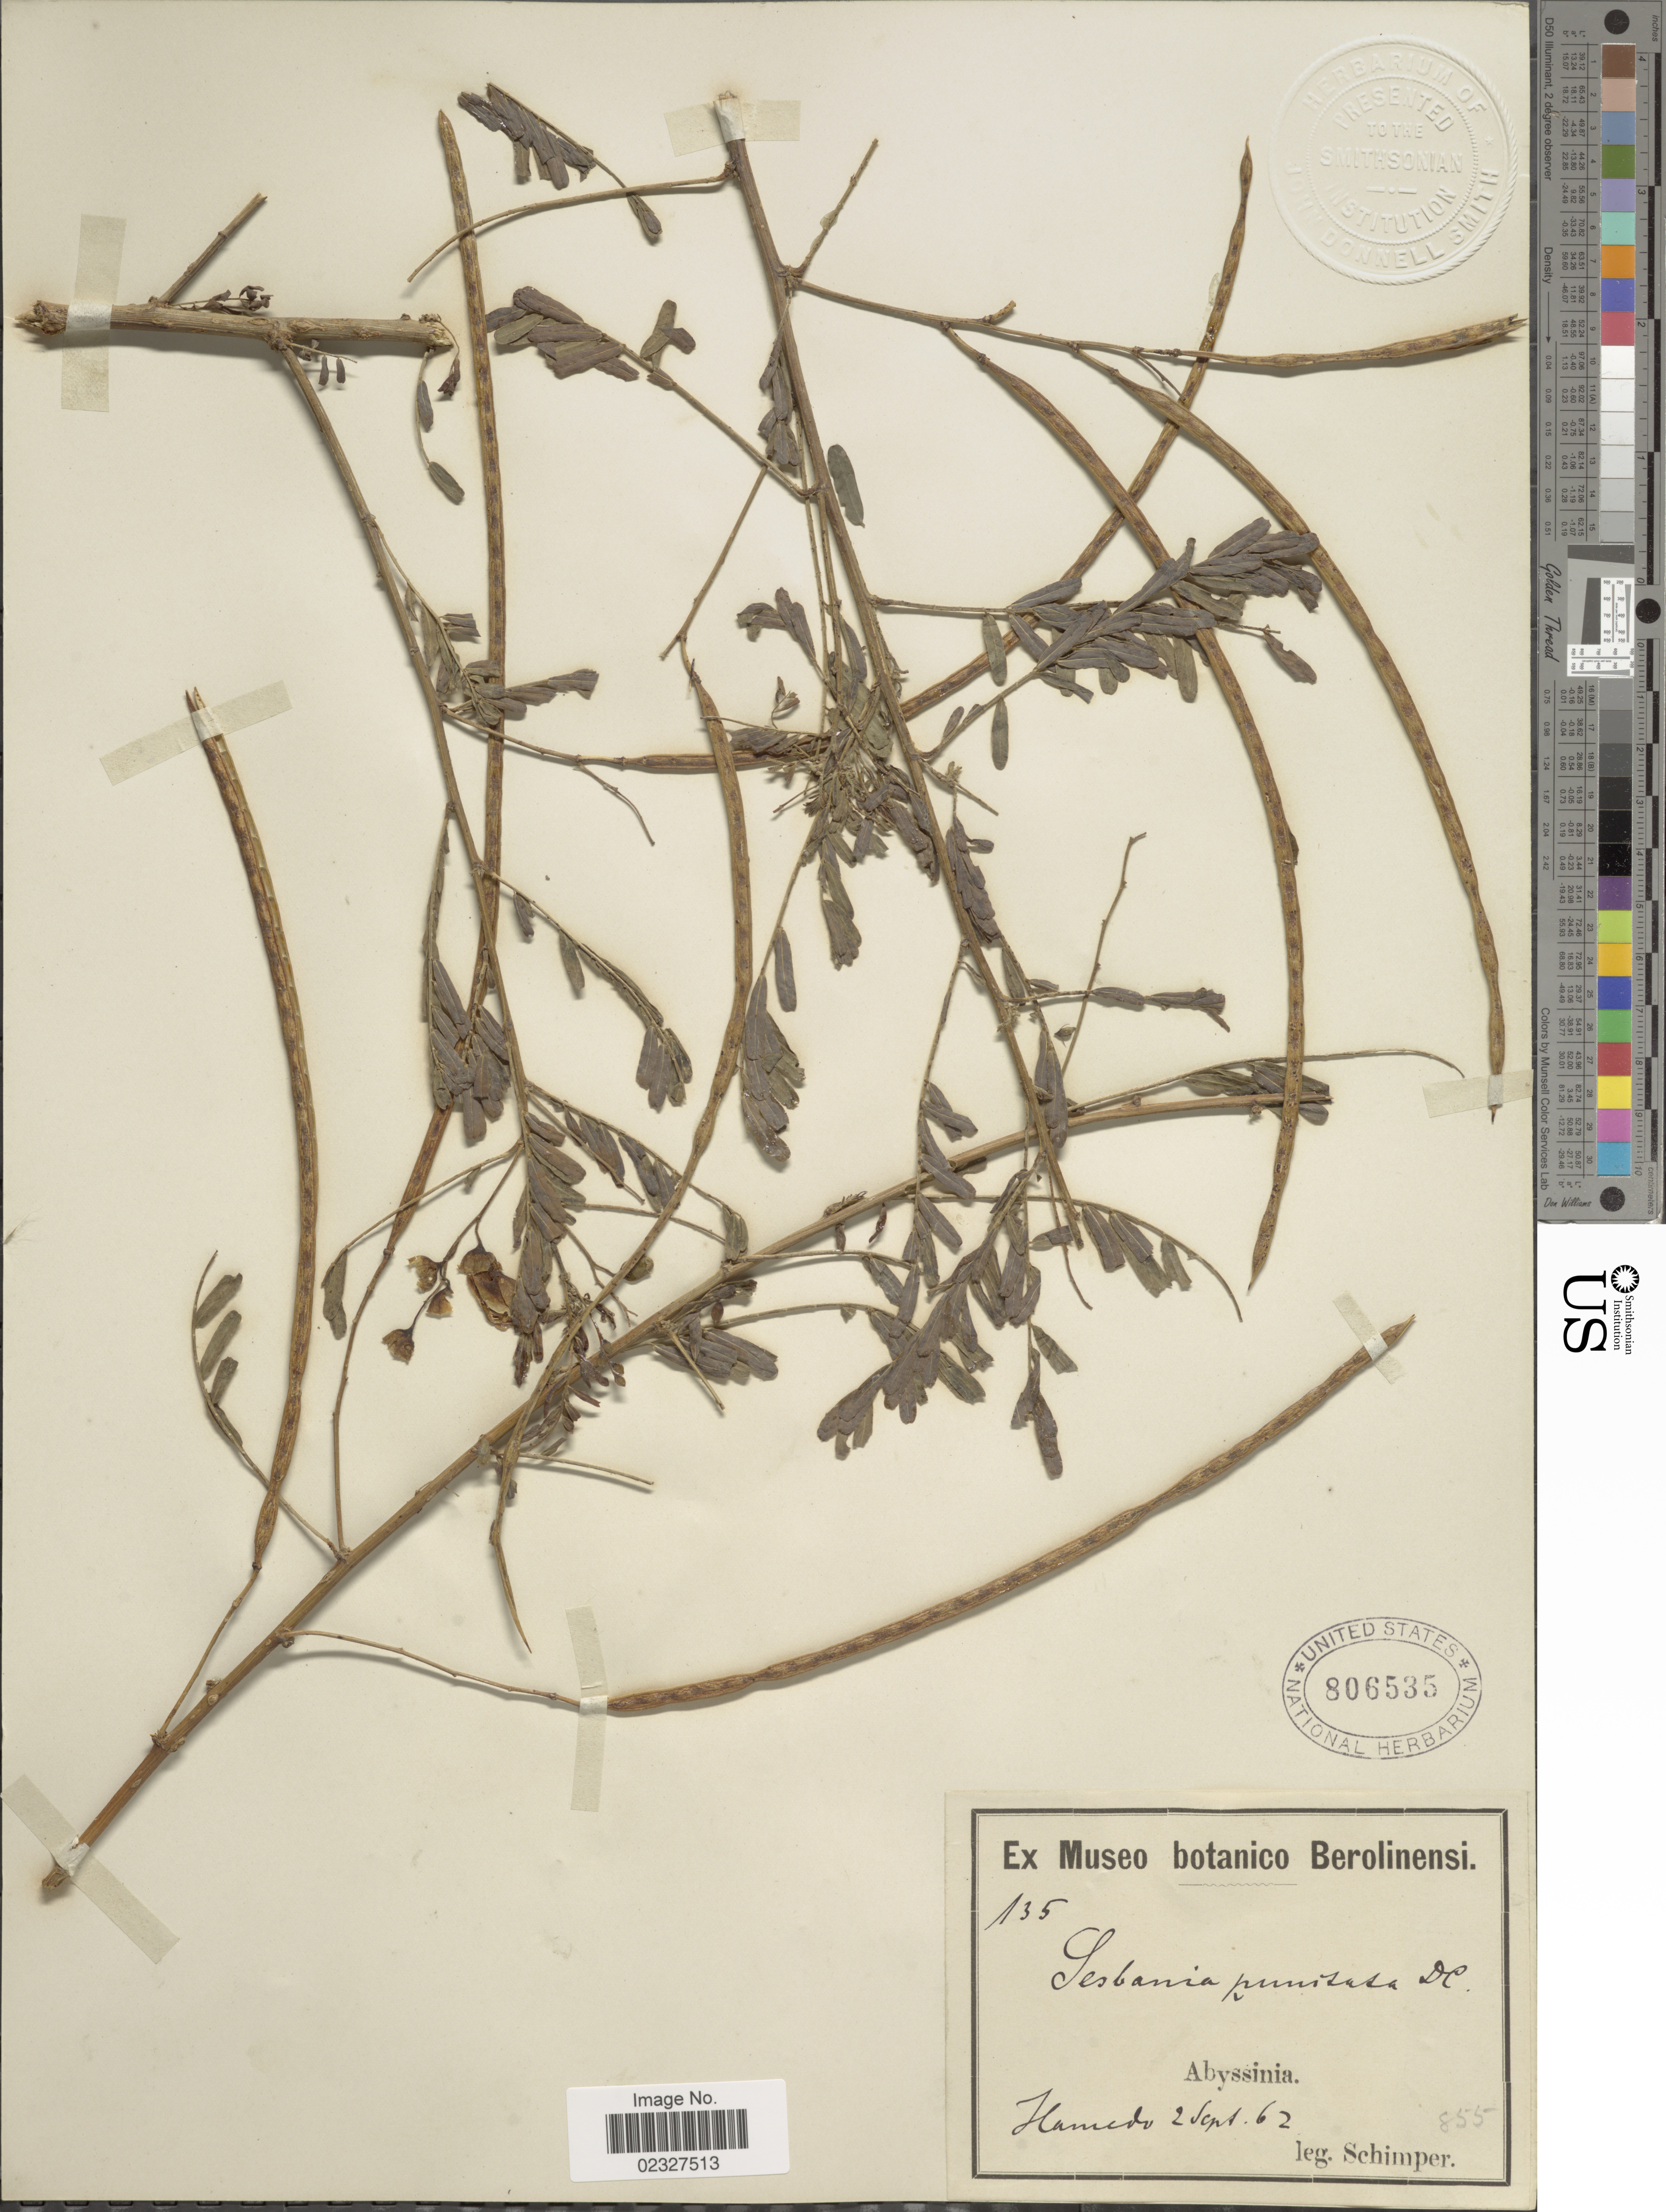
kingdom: Plantae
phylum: Tracheophyta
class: Magnoliopsida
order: Fabales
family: Fabaceae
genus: Sesbania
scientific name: Sesbania punctata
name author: DC.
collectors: -. Schimper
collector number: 135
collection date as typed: Transcribed d/m/y: 2/9/62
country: Eritrea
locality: Abbyssinia, Hamedo [interpreted]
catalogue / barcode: US 806535